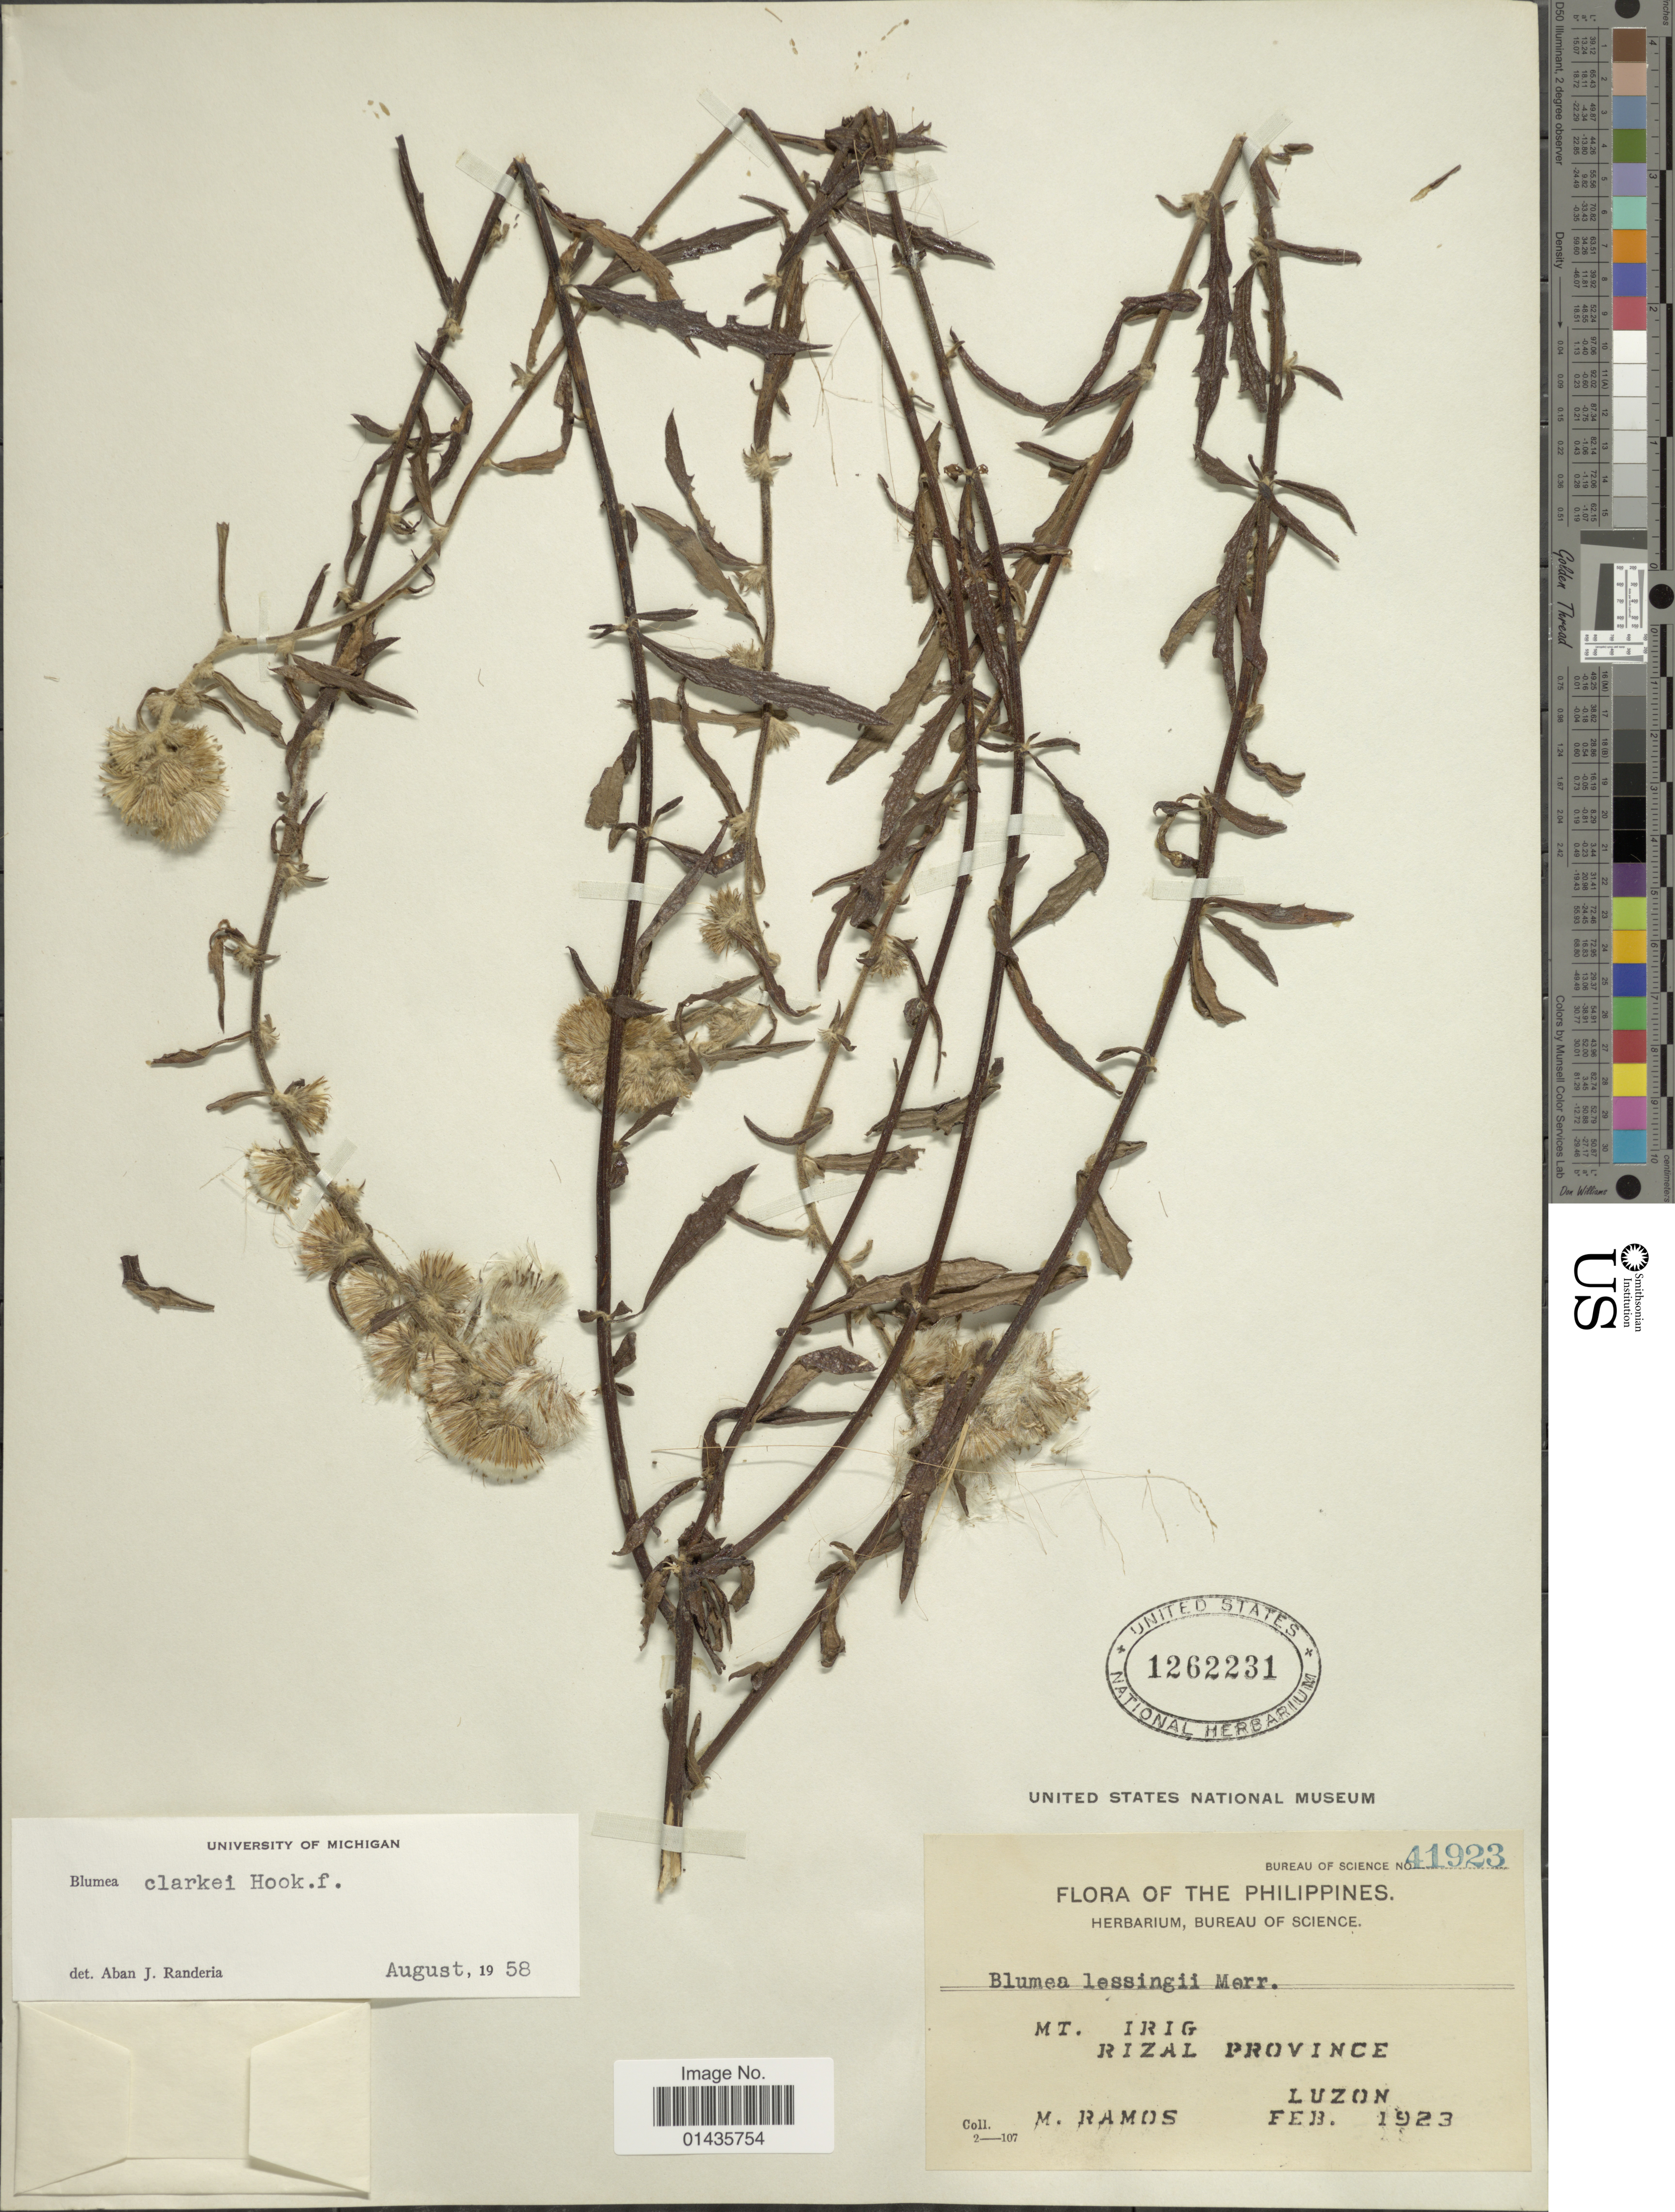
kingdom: Plantae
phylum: Tracheophyta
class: Magnoliopsida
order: Asterales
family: Asteraceae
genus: Blumea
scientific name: Blumea clarkei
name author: Hook. f.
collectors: M. Ramos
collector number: Bureau of Science 41923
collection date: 1923-02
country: Philippines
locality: Mt. Irig, Rizal Province, Luzon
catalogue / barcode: US 1262231